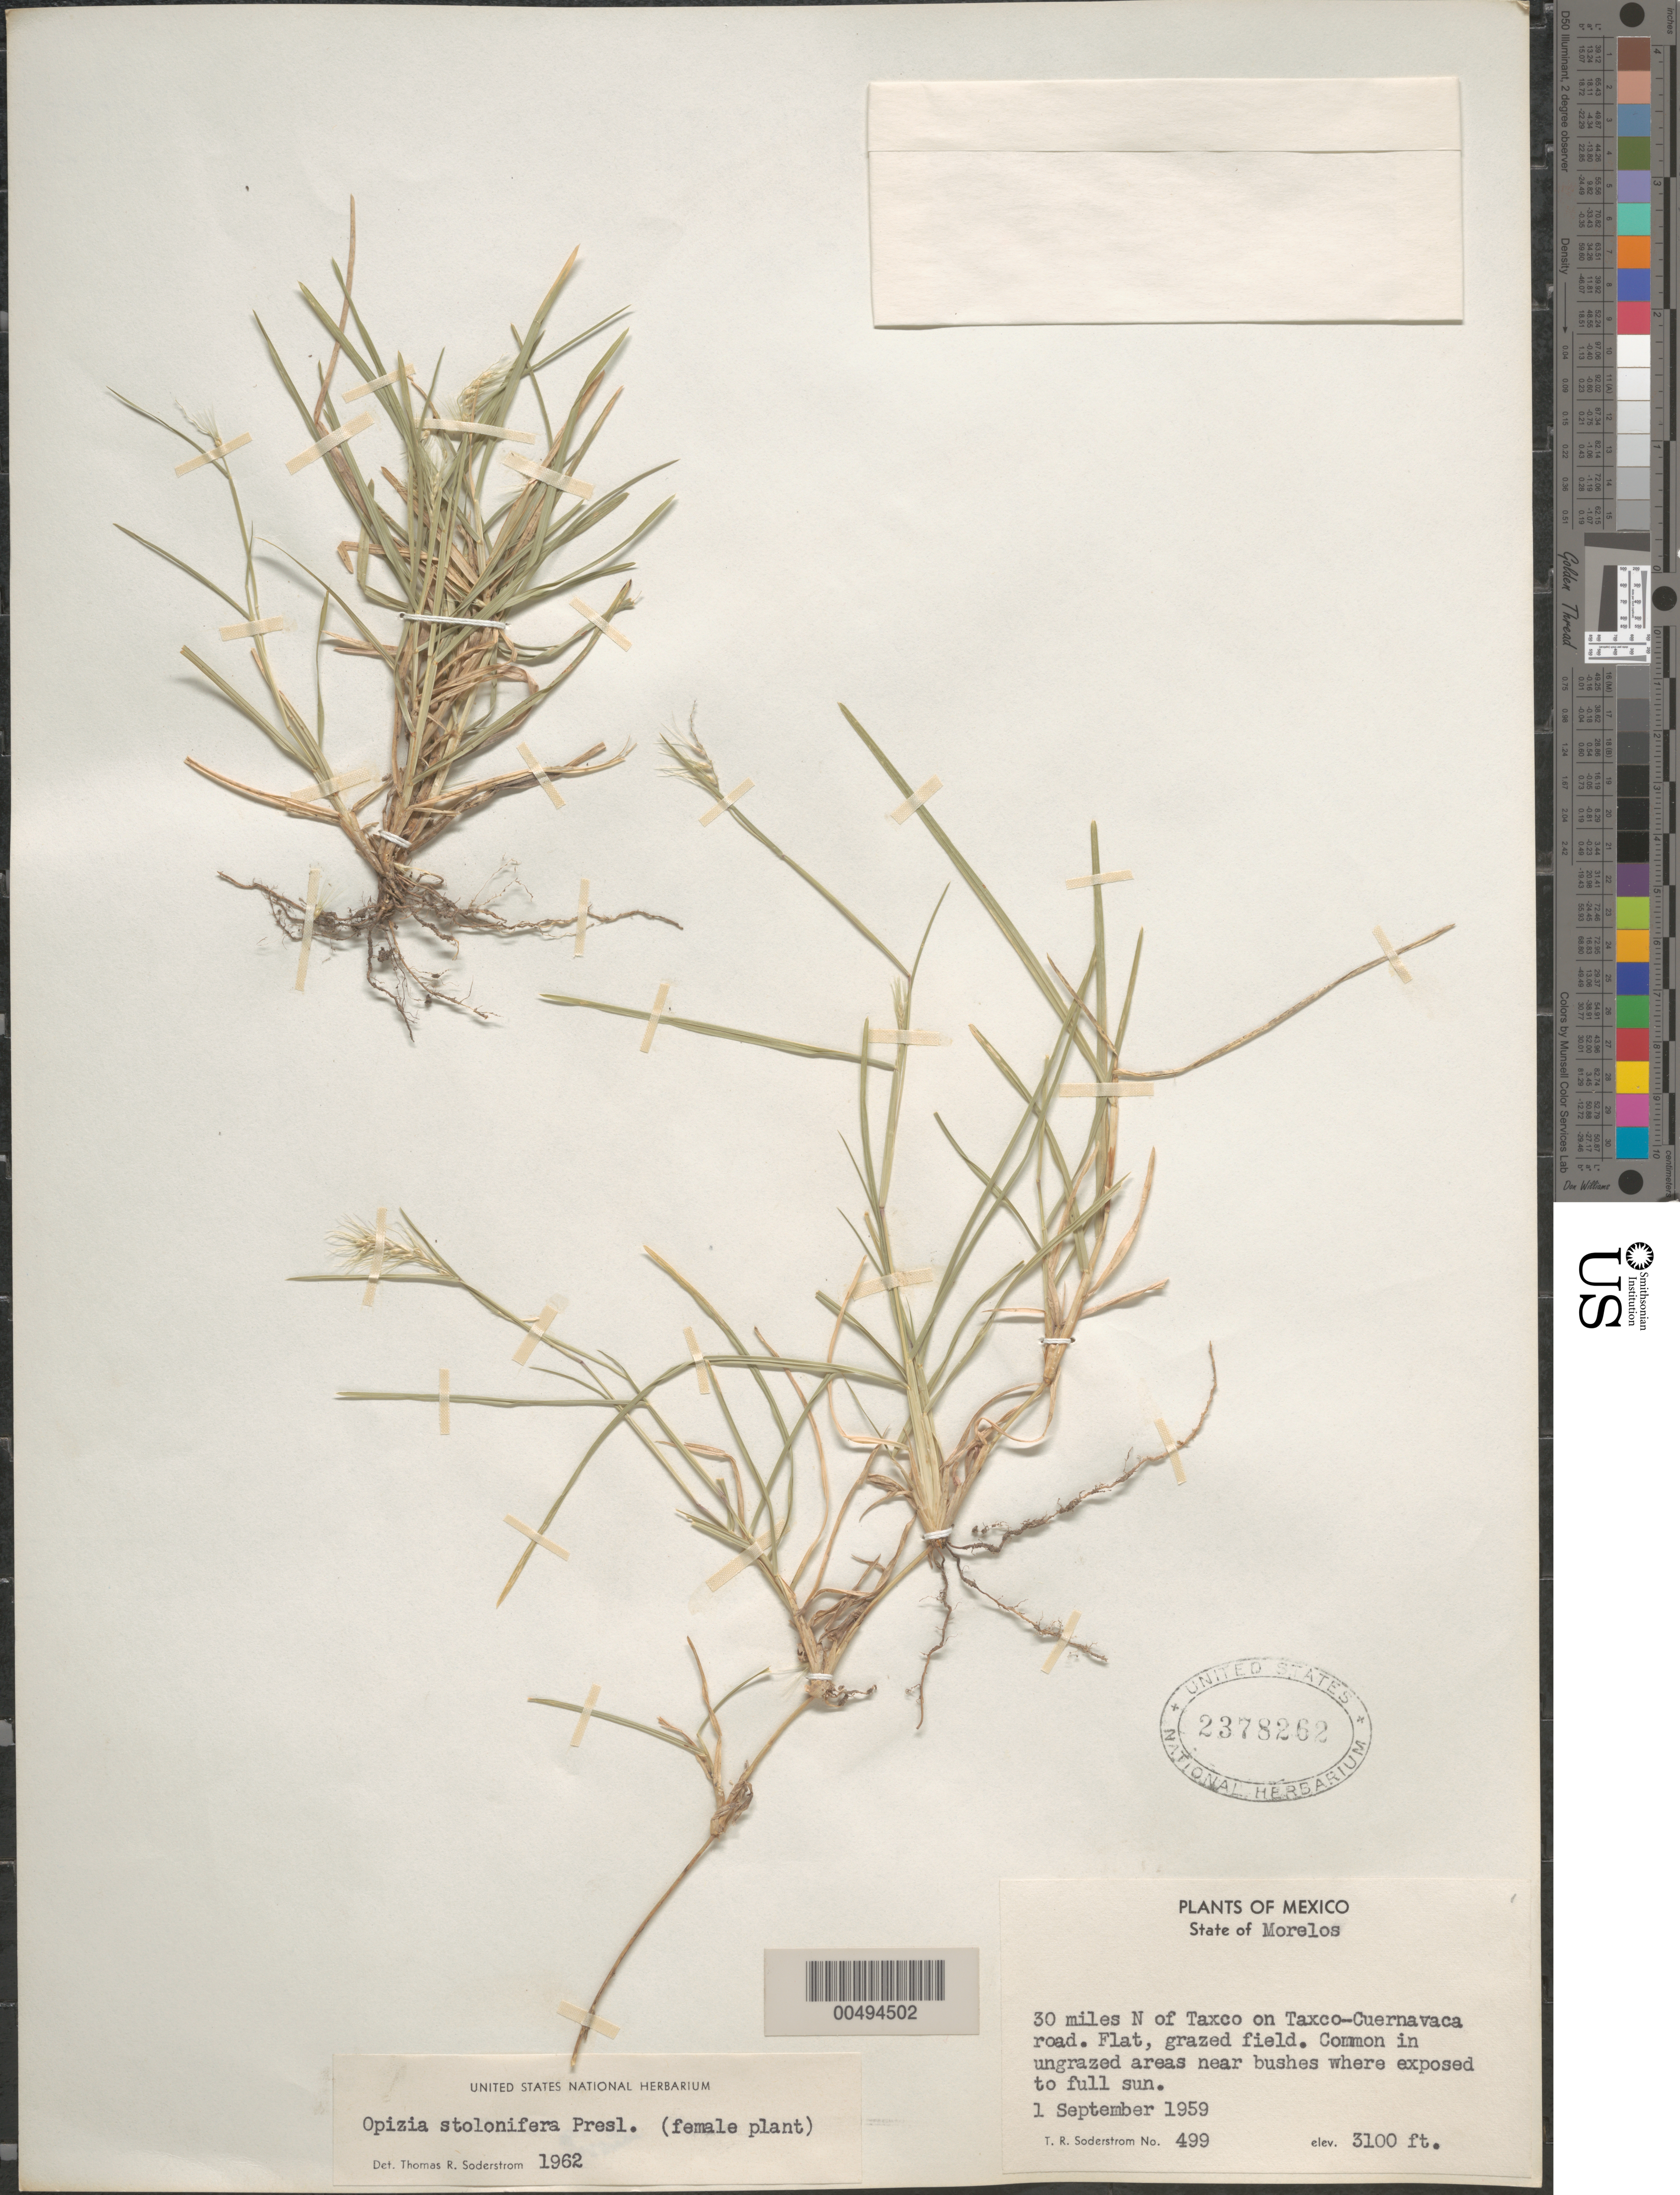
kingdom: Plantae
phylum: Tracheophyta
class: Liliopsida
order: Poales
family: Poaceae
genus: Opizia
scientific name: Opizia stolonifera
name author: J. Presl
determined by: Soderstrom, T. R.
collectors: T. R. Soderstrom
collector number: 499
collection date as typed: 1 Sep 1959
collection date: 1959-09-01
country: Mexico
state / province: Morelos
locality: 30 mi N of Taxco on Taxco-Cuernavaca rd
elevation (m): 945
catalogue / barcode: US 2378262